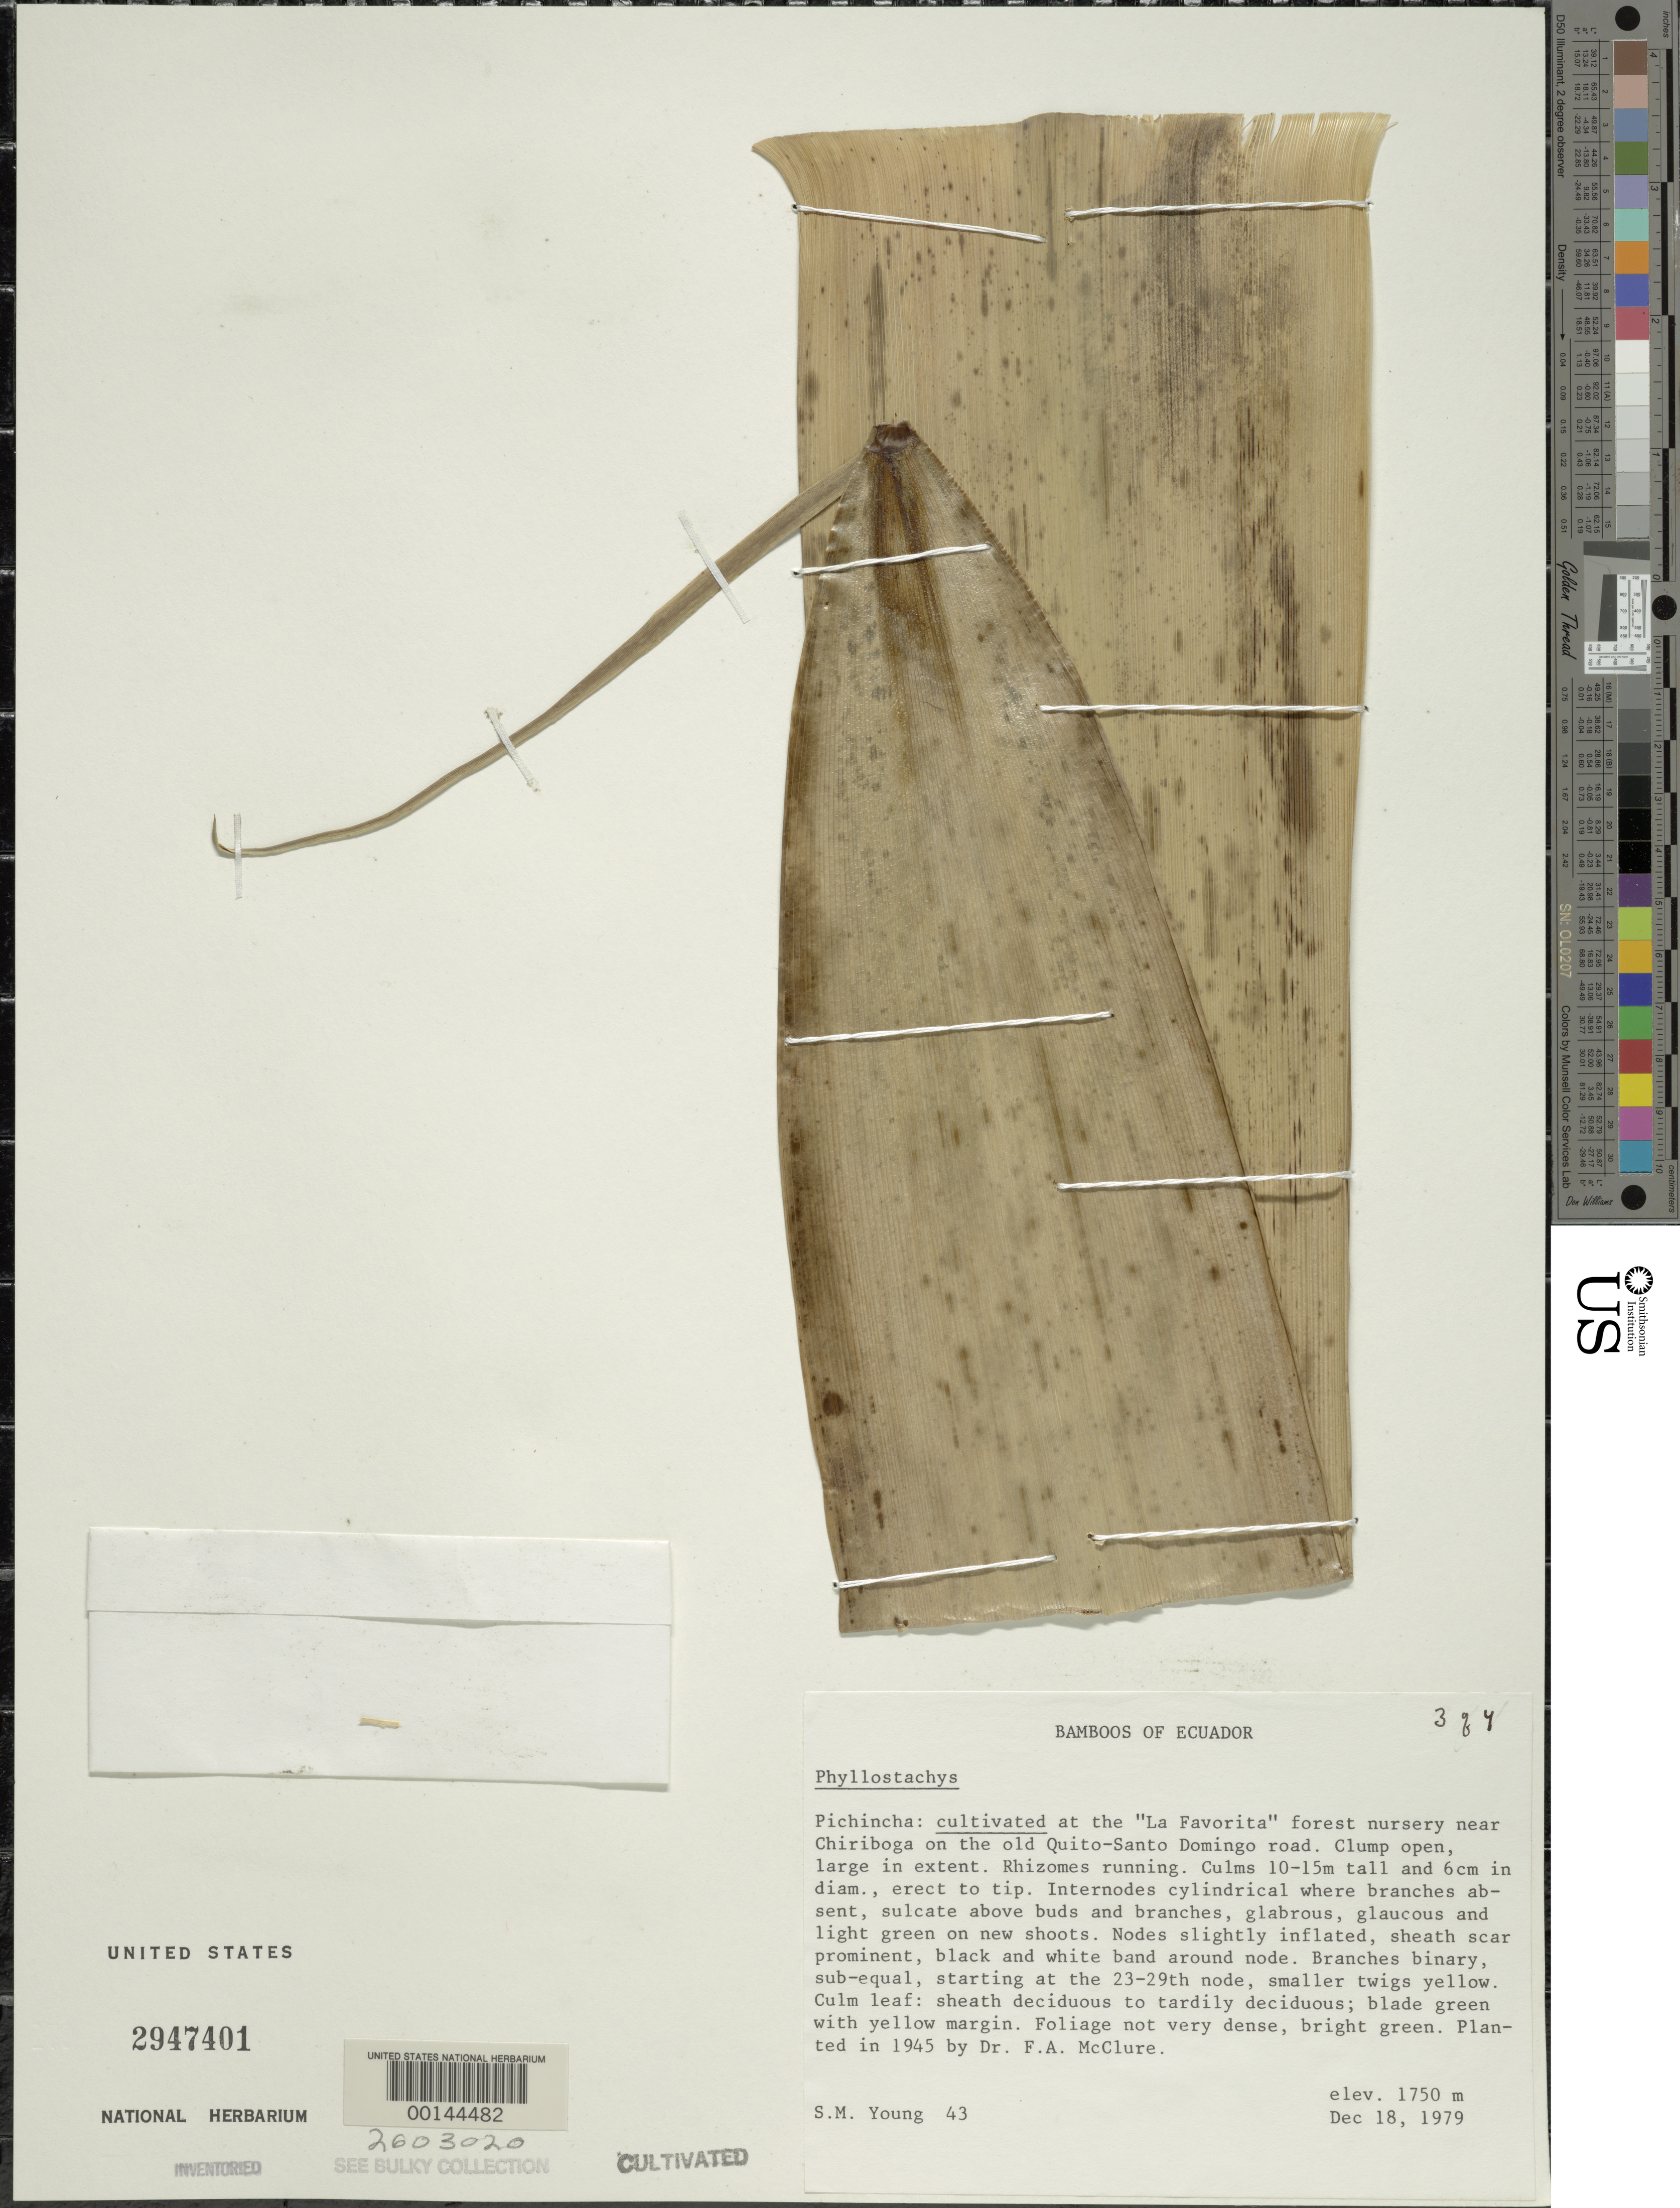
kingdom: Plantae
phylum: Tracheophyta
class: Liliopsida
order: Poales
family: Poaceae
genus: Phyllostachys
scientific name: Phyllostachys sp.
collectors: S. Young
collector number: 43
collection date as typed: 18 Dec 1979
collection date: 1979-12-18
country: Ecuador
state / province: Pichincha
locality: Chiriboga, "la favorita" nursery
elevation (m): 1750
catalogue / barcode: US 2947401